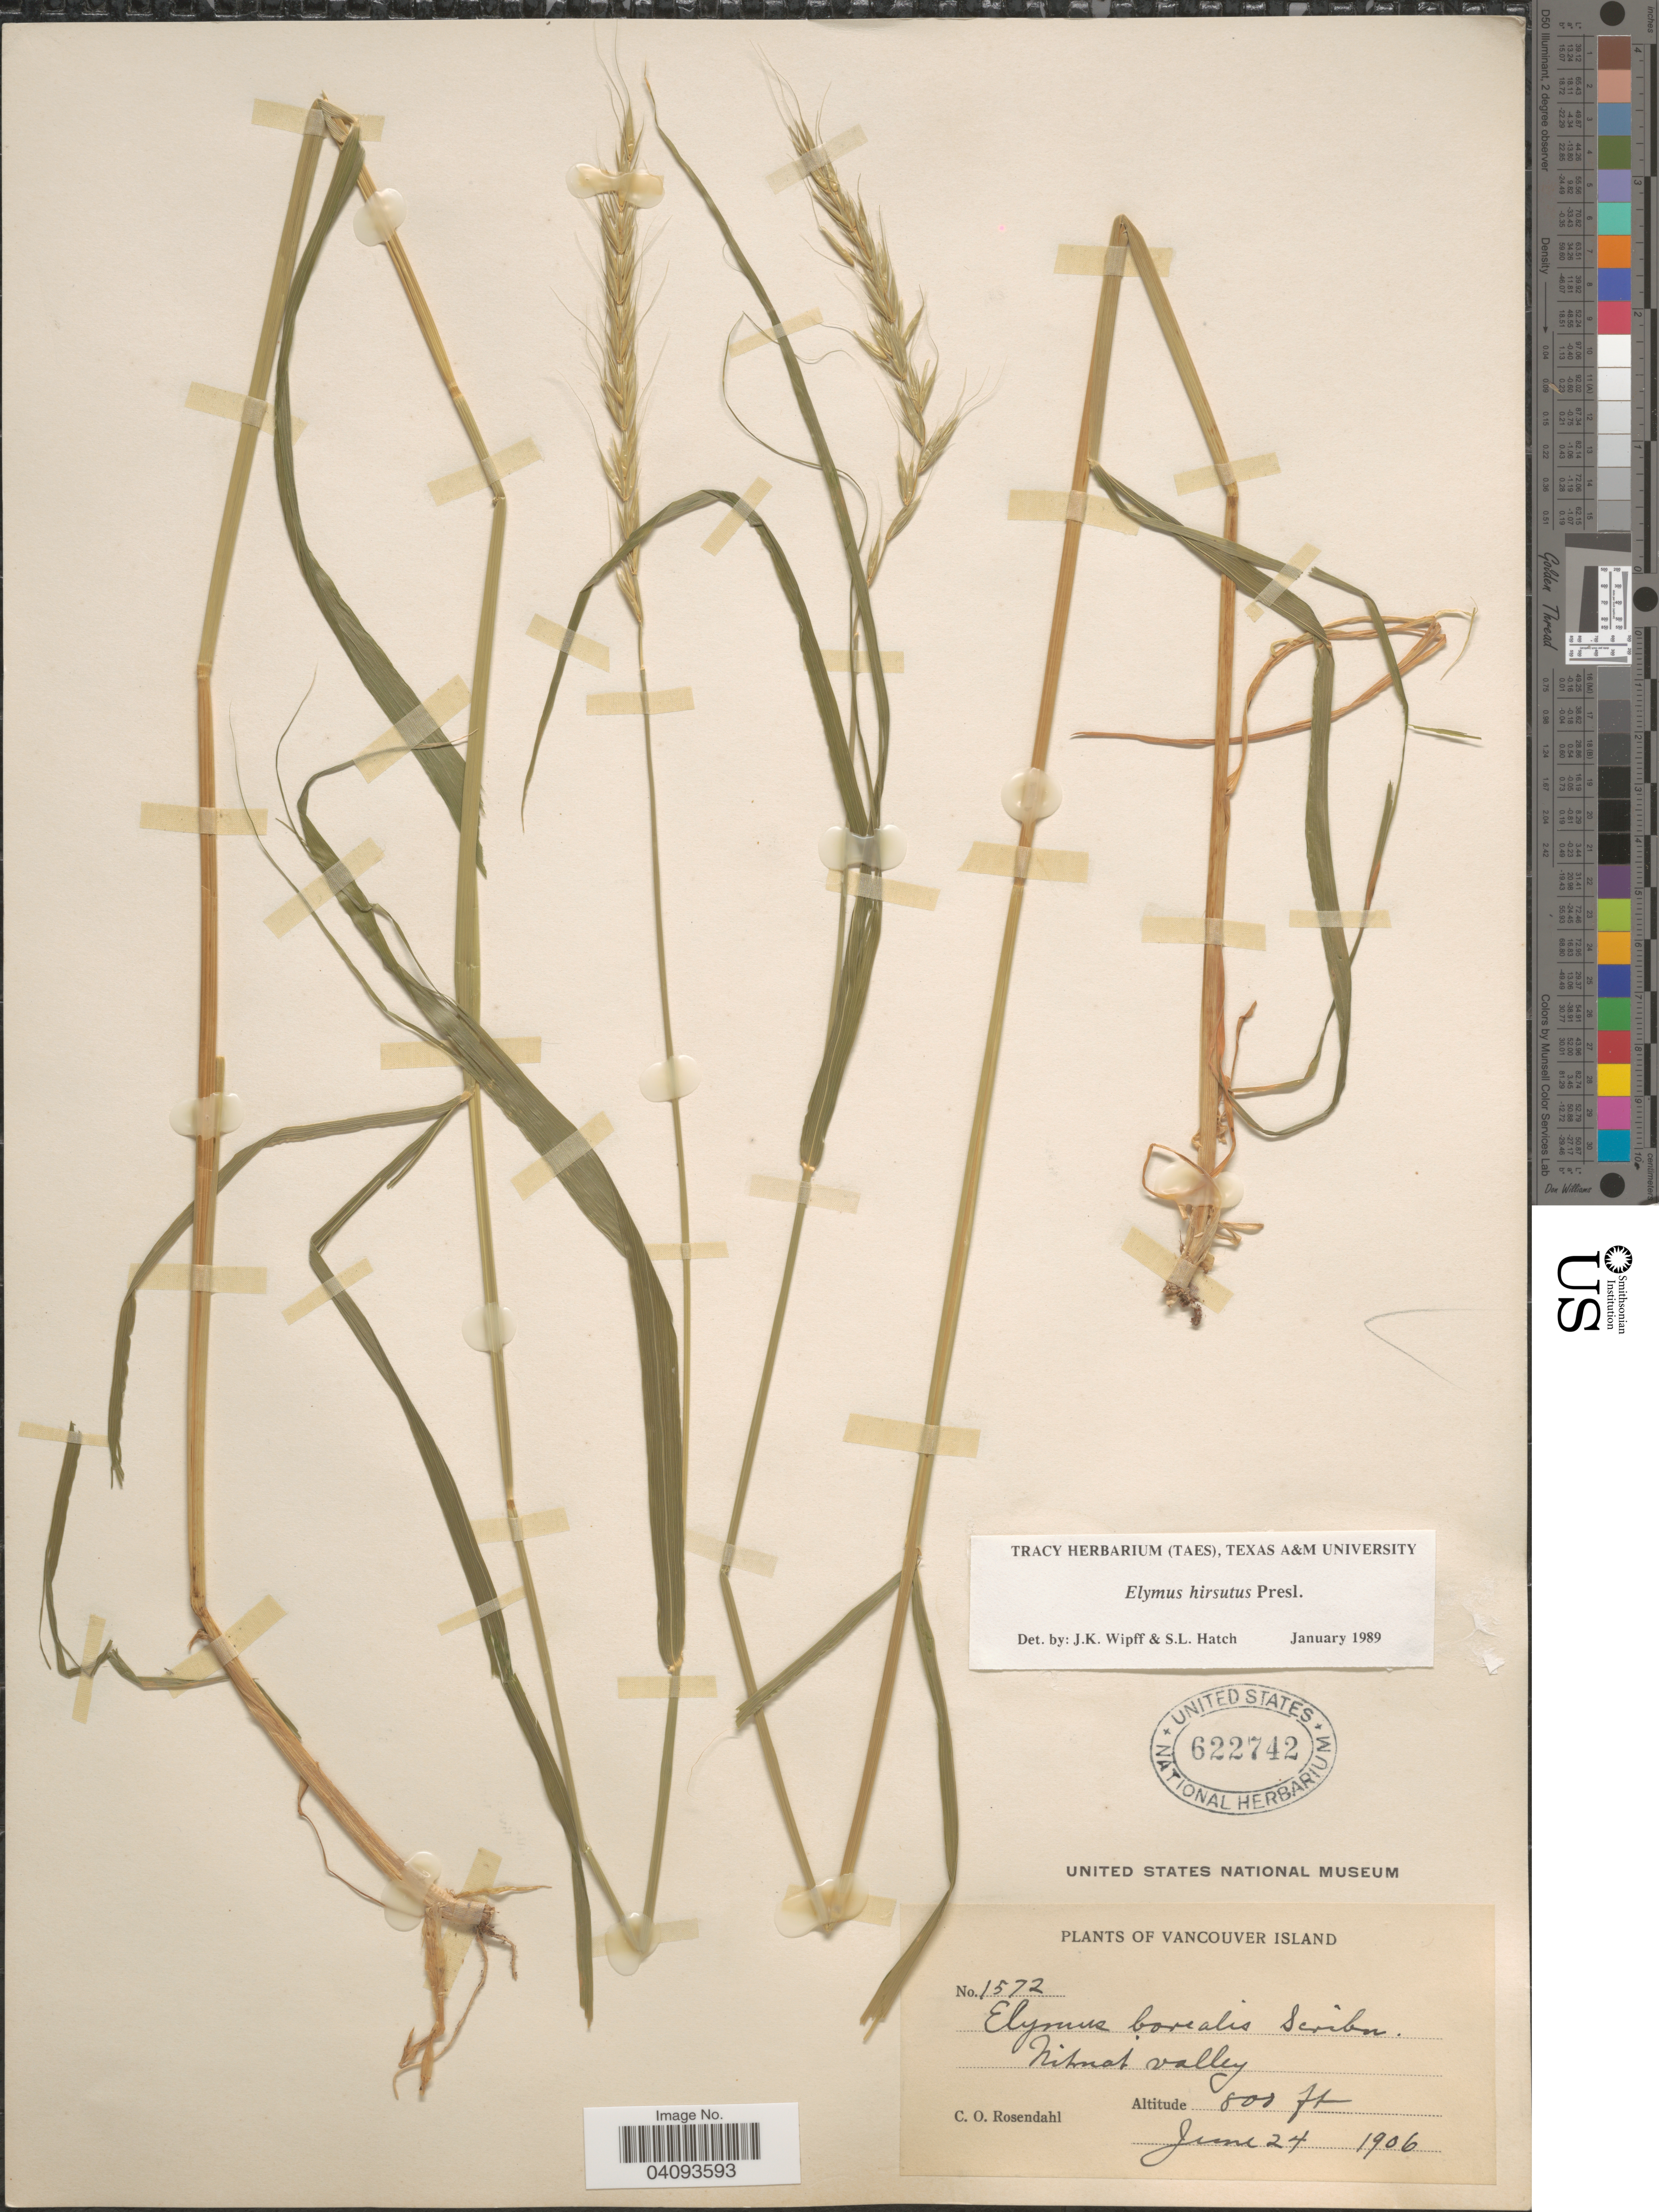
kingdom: Plantae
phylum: Tracheophyta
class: Liliopsida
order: Poales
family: Poaceae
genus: Elymus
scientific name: Elymus hirsutus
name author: J. Presl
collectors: C. O. Rosendahl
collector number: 1572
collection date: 1906-06-24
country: Canada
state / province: British Columbia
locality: Vancouver Island. Nitnat valley.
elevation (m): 244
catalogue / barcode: US 622742